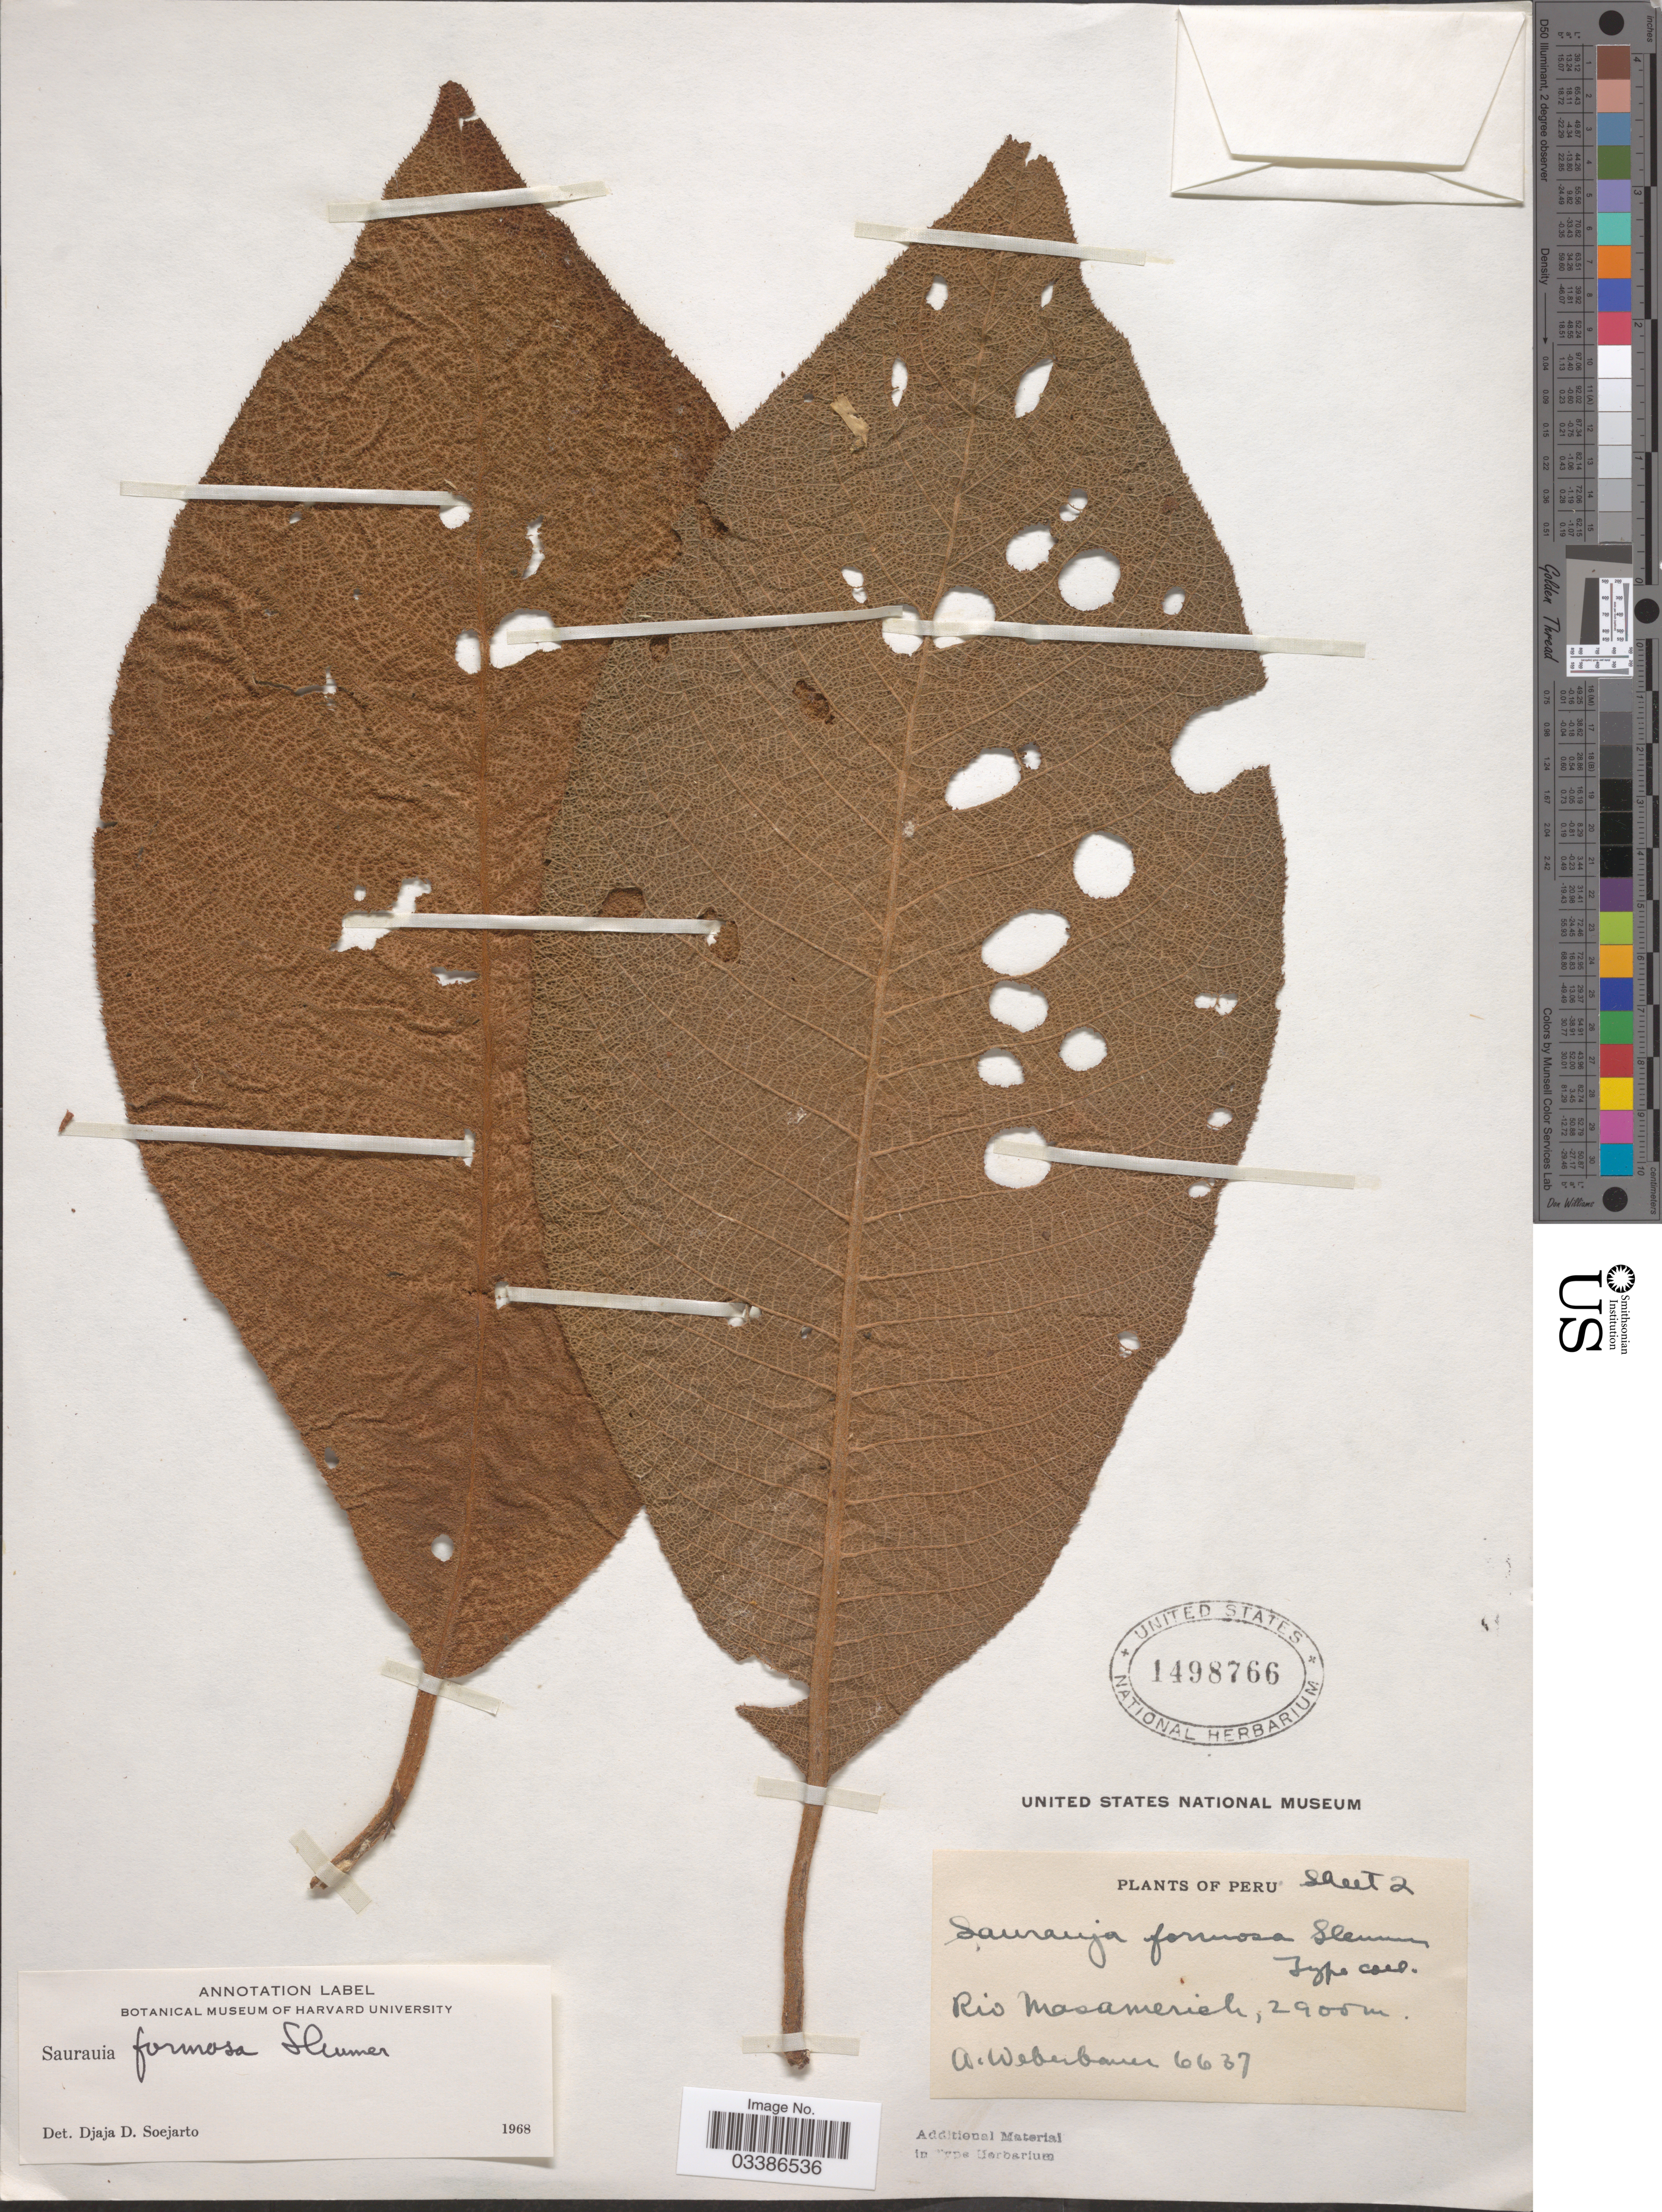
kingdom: Plantae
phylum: Tracheophyta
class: Magnoliopsida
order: Ericales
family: Actinidiaceae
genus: Saurauia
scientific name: Saurauia formosa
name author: Sleumer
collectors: A. Weberbauer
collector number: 6637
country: Peru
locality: Río Masamerich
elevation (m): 2900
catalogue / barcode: US 1498766